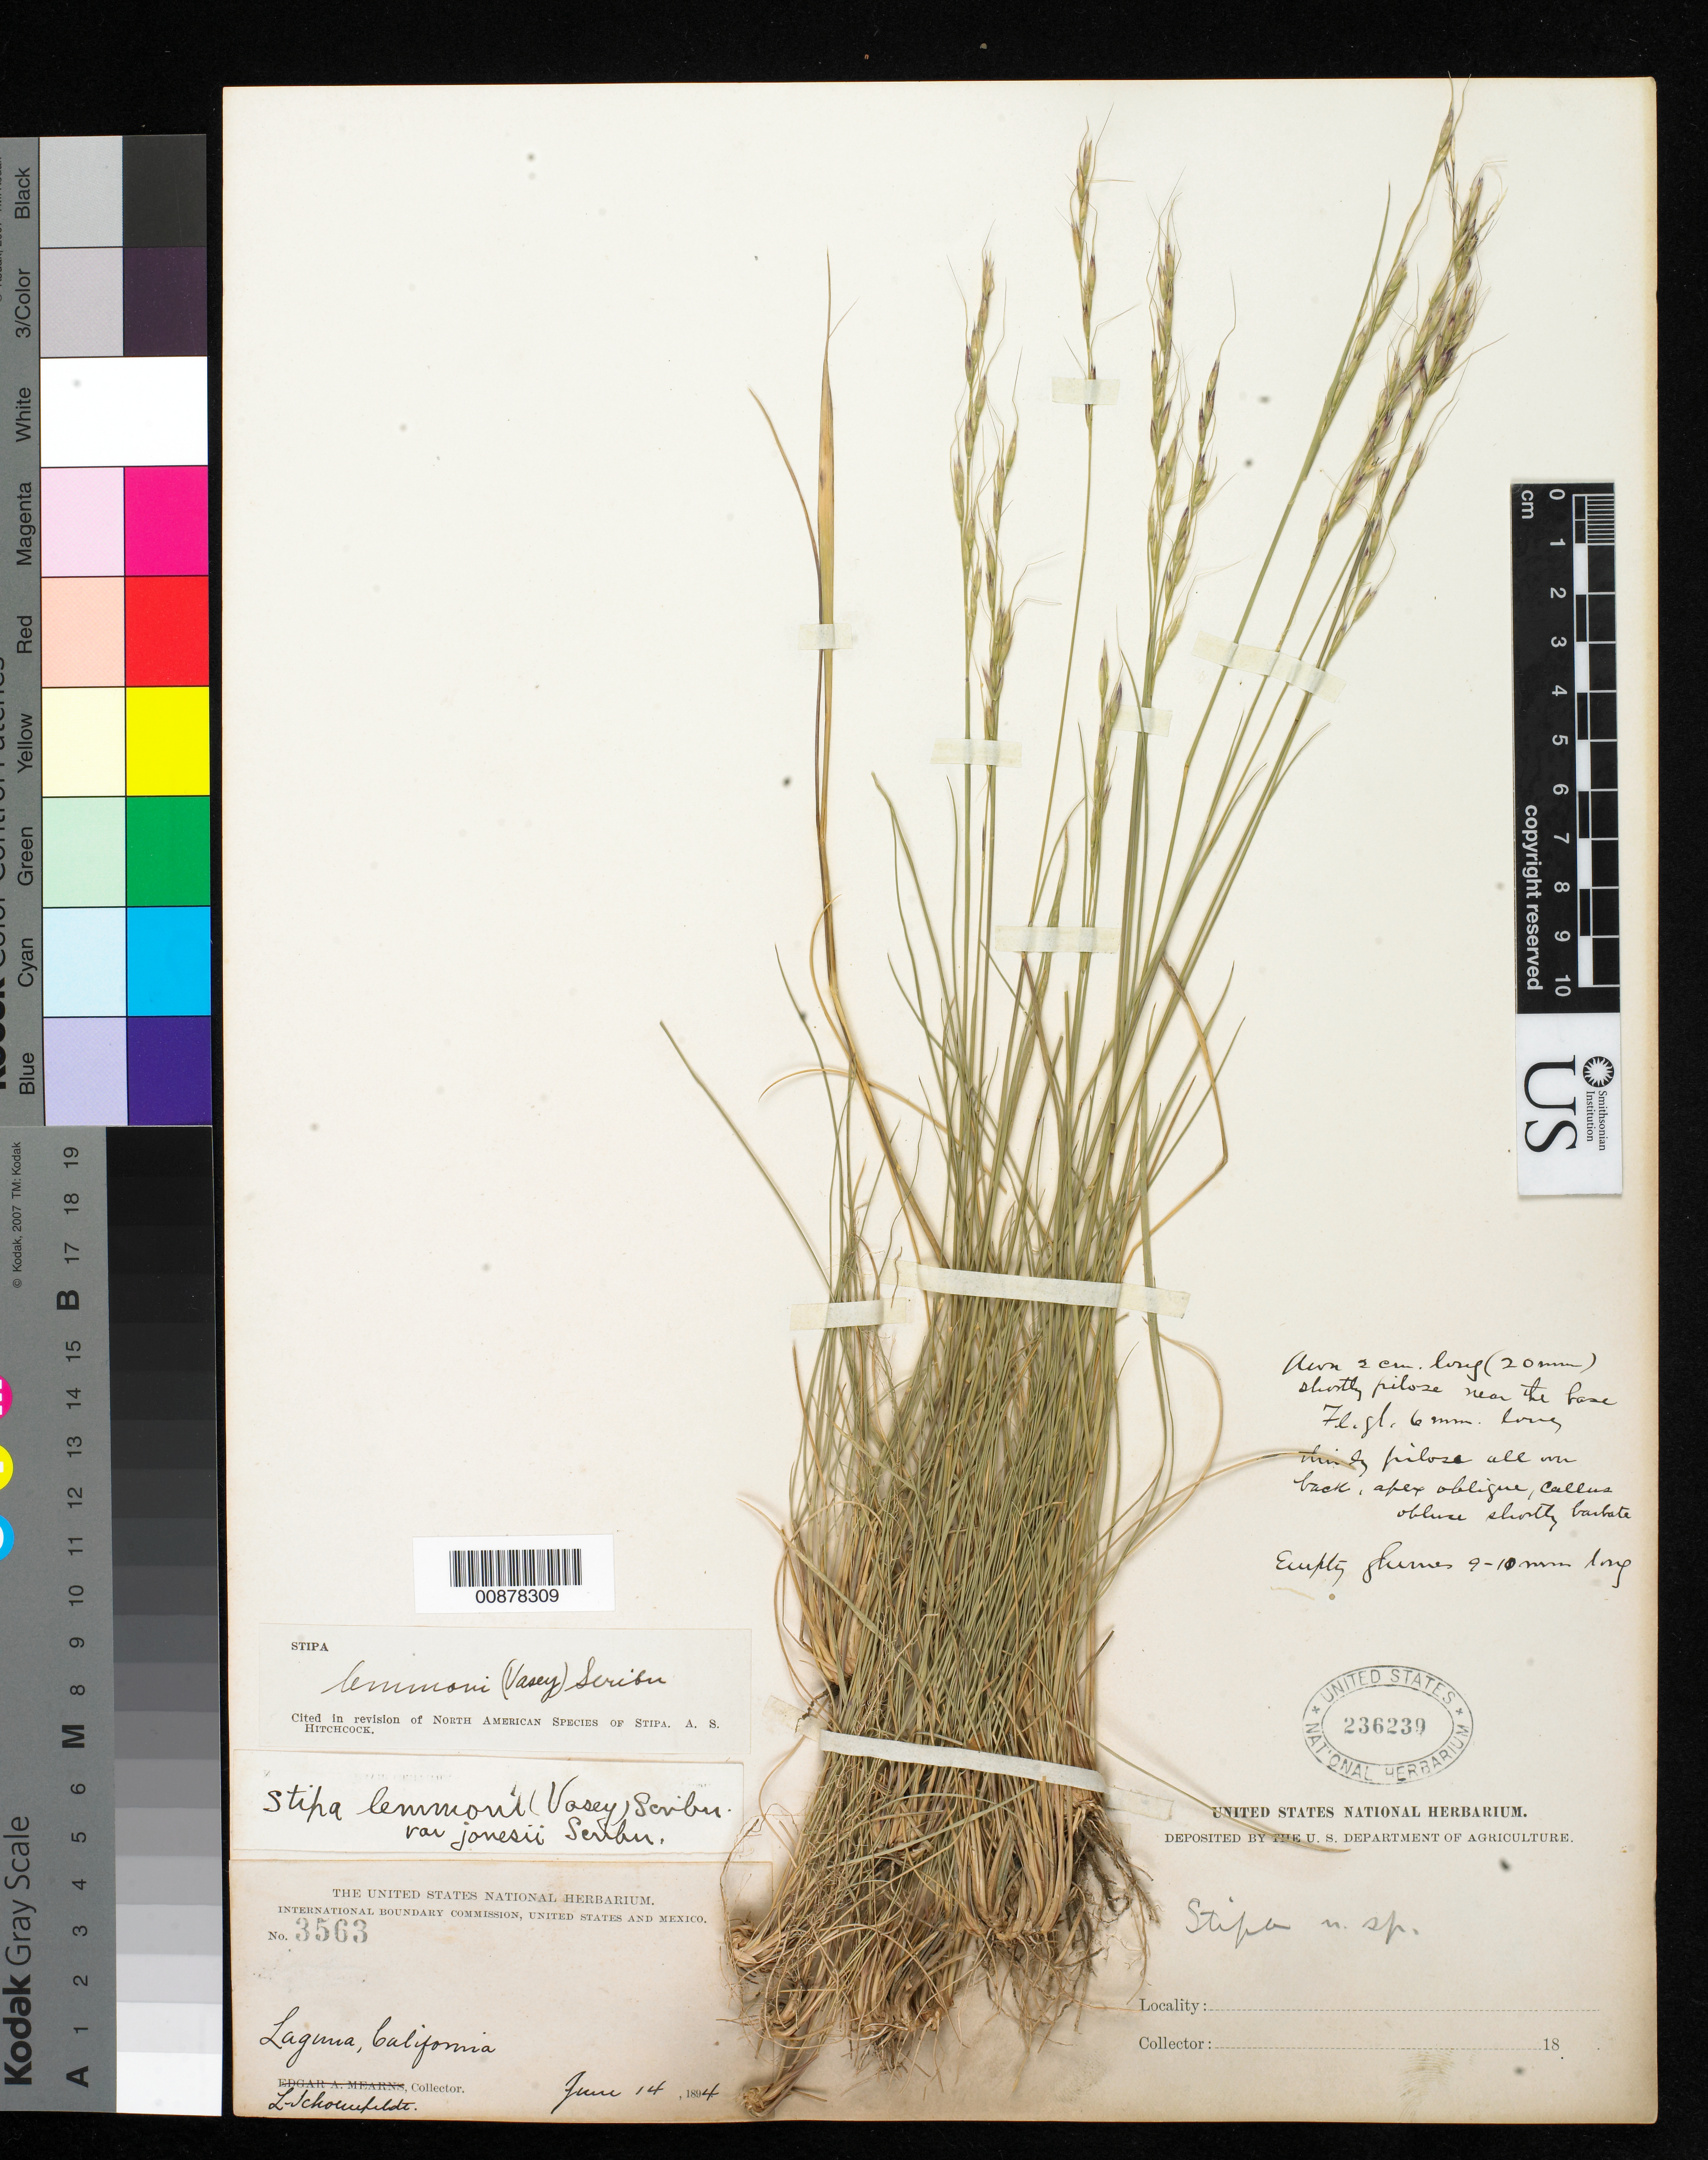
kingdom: Plantae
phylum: Tracheophyta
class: Liliopsida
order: Poales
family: Poaceae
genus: Stipa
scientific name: Stipa lemmonii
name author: (Vasey) Scribn.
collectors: L. Schoenfeldt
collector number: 3563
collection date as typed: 14 Jun 1894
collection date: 1894-06-14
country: United States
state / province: California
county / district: Orange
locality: Laguna, California.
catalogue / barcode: US 236239